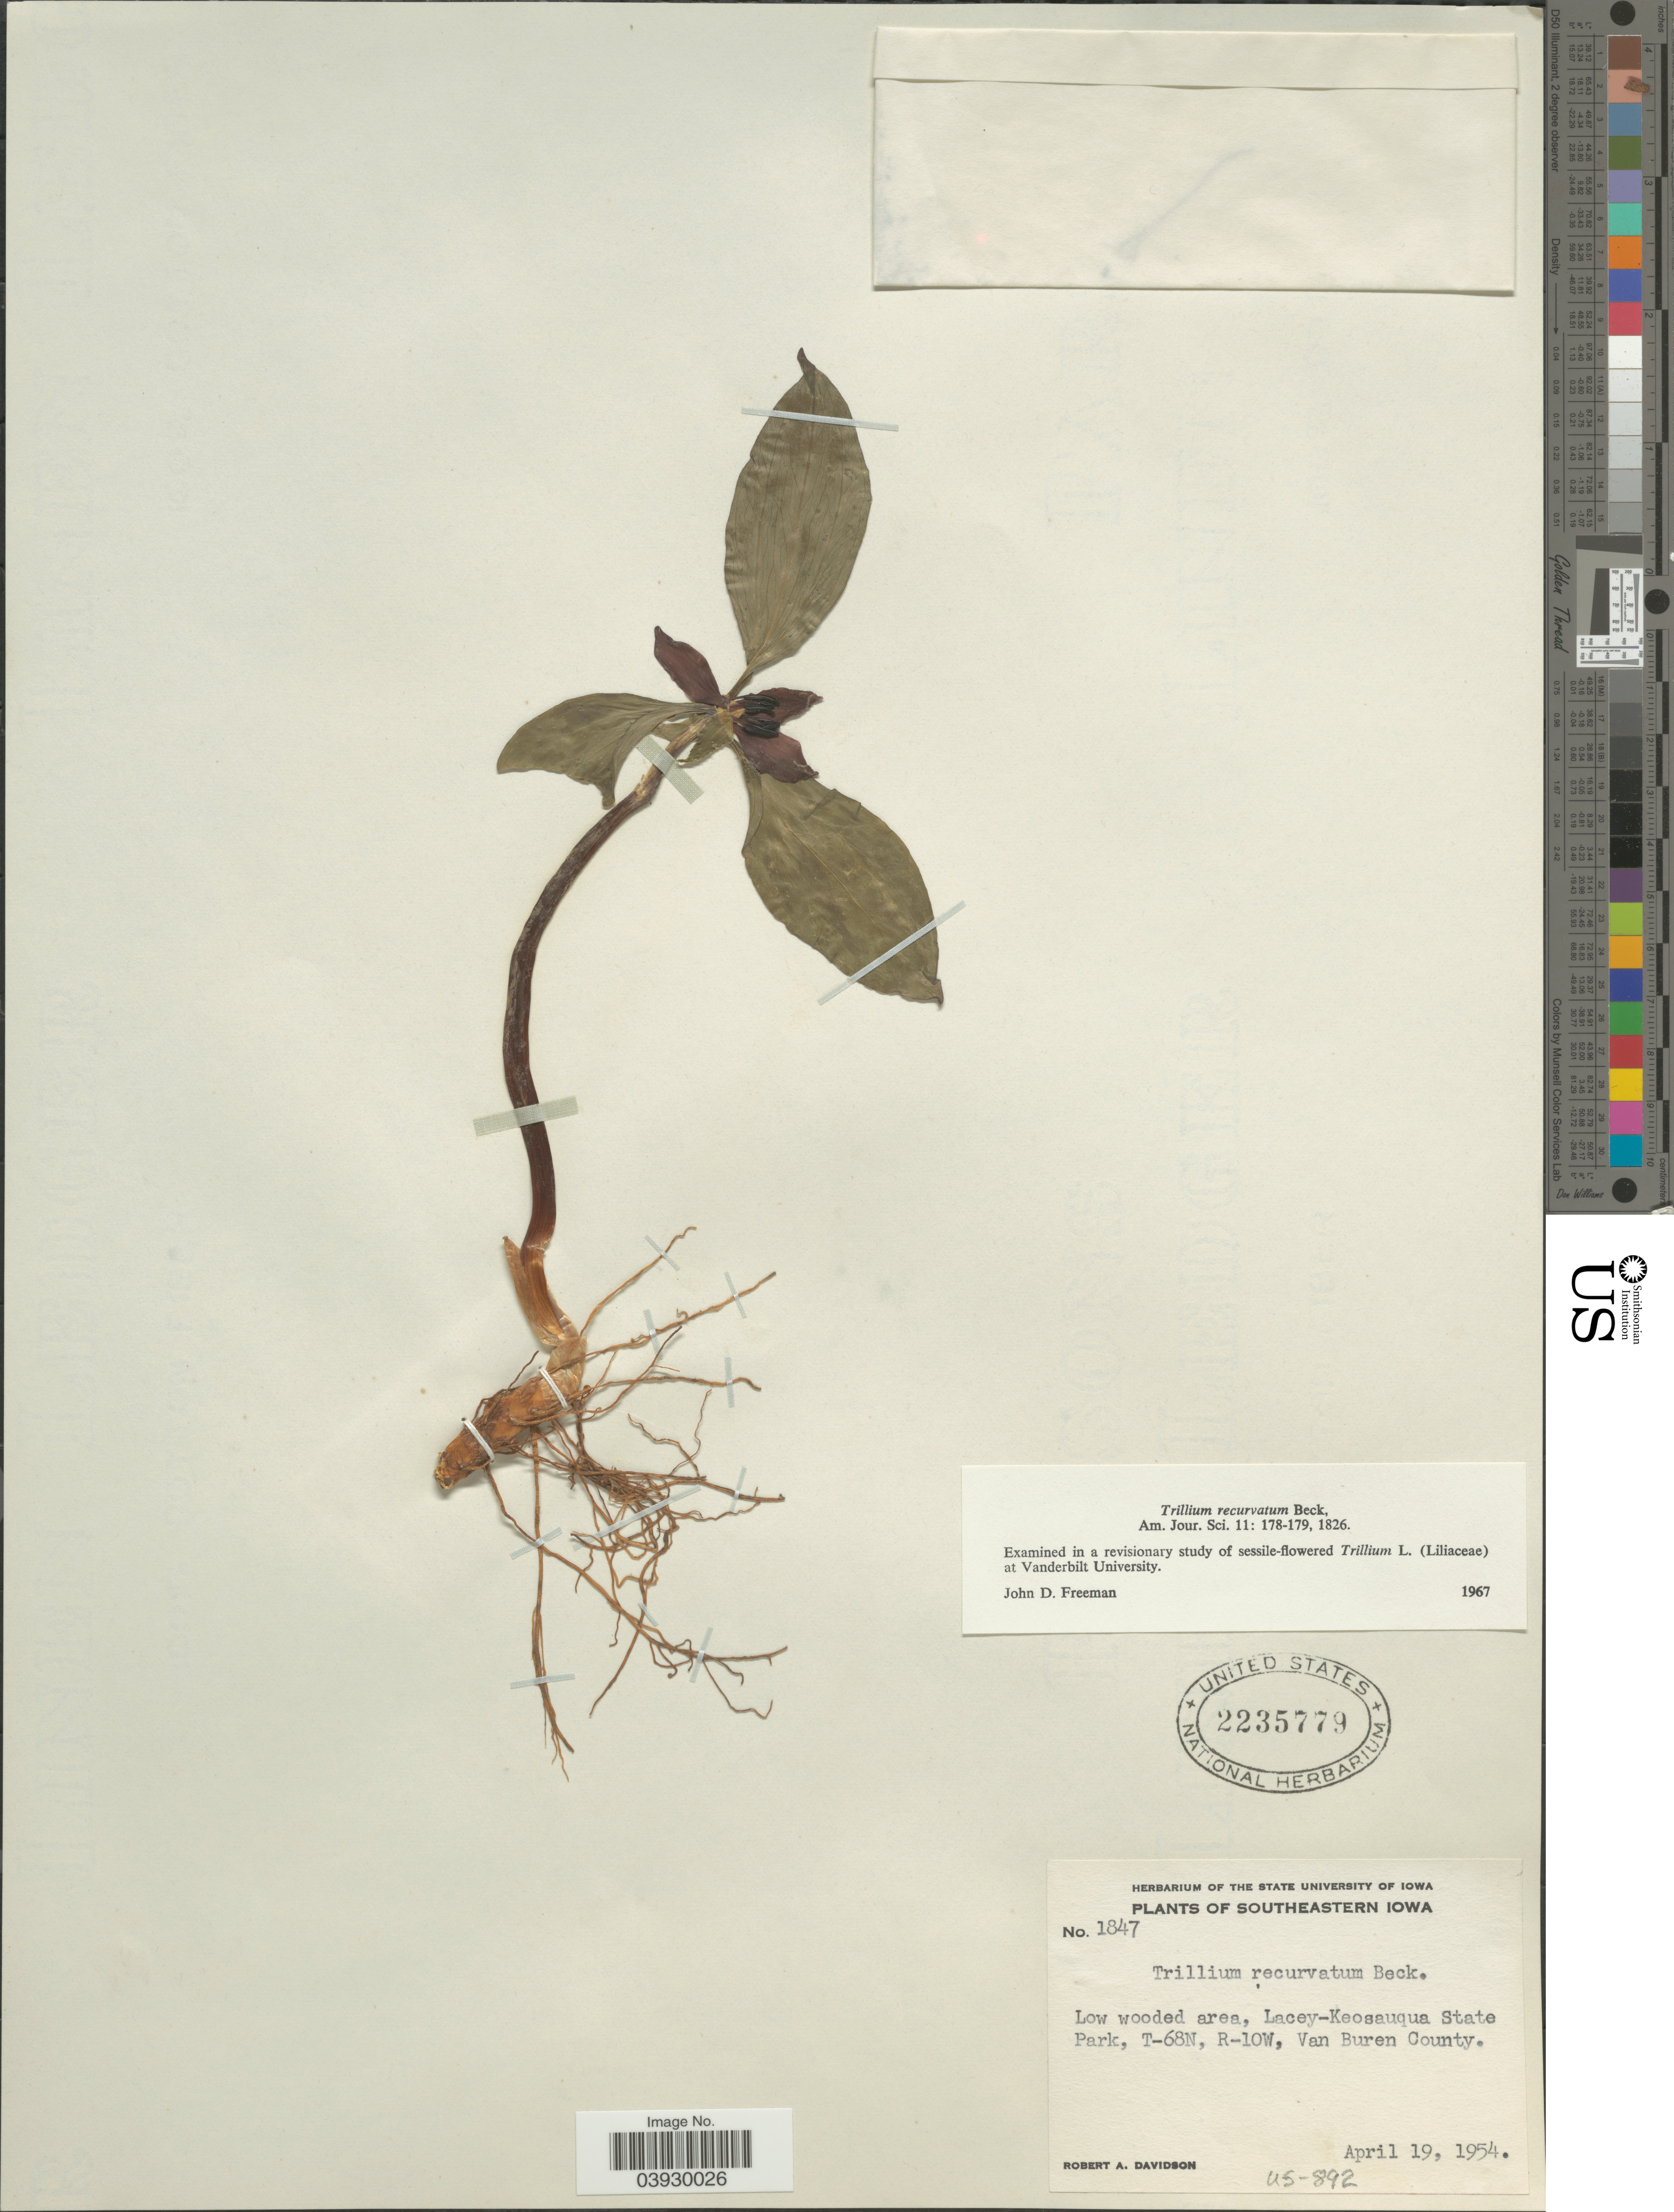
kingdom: Plantae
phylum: Tracheophyta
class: Liliopsida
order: Liliales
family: Melanthiaceae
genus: Trillium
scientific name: Trillium recurvatum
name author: L.C. Beck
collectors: R. A. Davidson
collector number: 1847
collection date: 1954-04-19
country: United States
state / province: Iowa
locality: Southeastern Iowa. Low wooded area, Lacey-Keosauqua State Park, T-68N, R-10W, Van Buren County.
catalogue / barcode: US 2235779